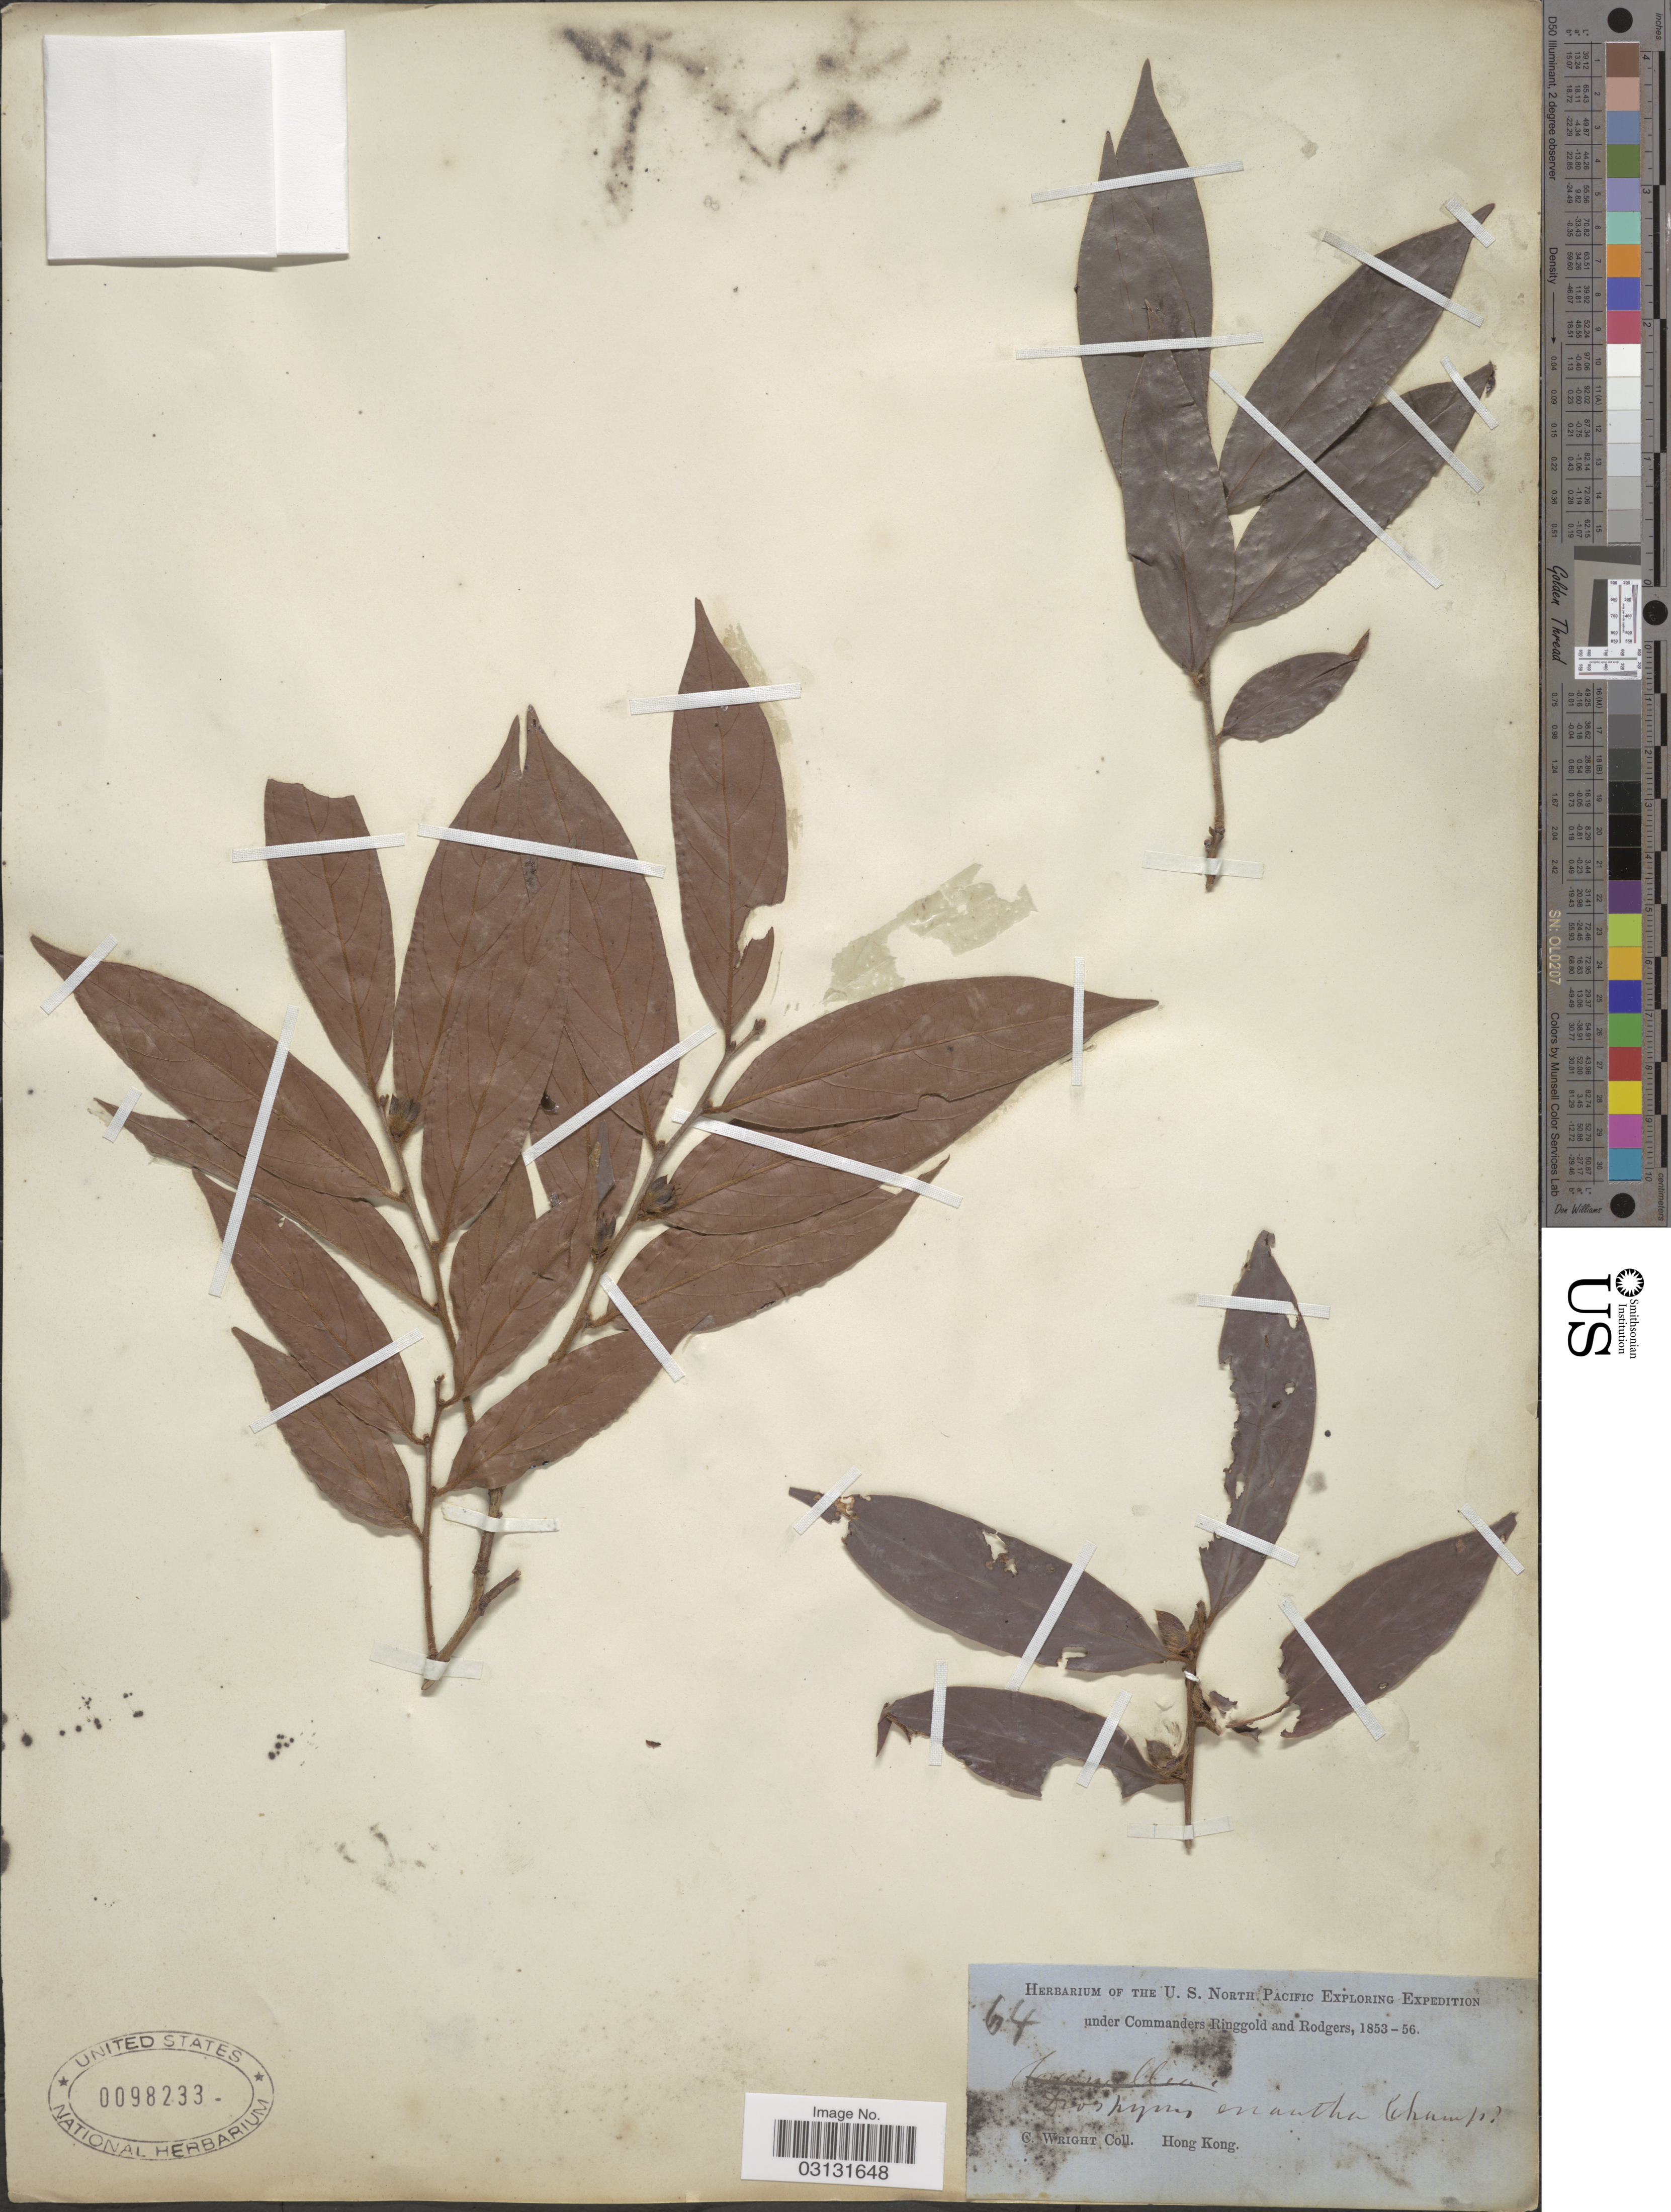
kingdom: Plantae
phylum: Tracheophyta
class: Magnoliopsida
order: Ericales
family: Ebenaceae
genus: Diospyros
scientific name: Diospyros eriantha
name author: Champ. ex Benth.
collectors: C. Wright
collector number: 64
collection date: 1853/1856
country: China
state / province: Hong Kong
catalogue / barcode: US 98233